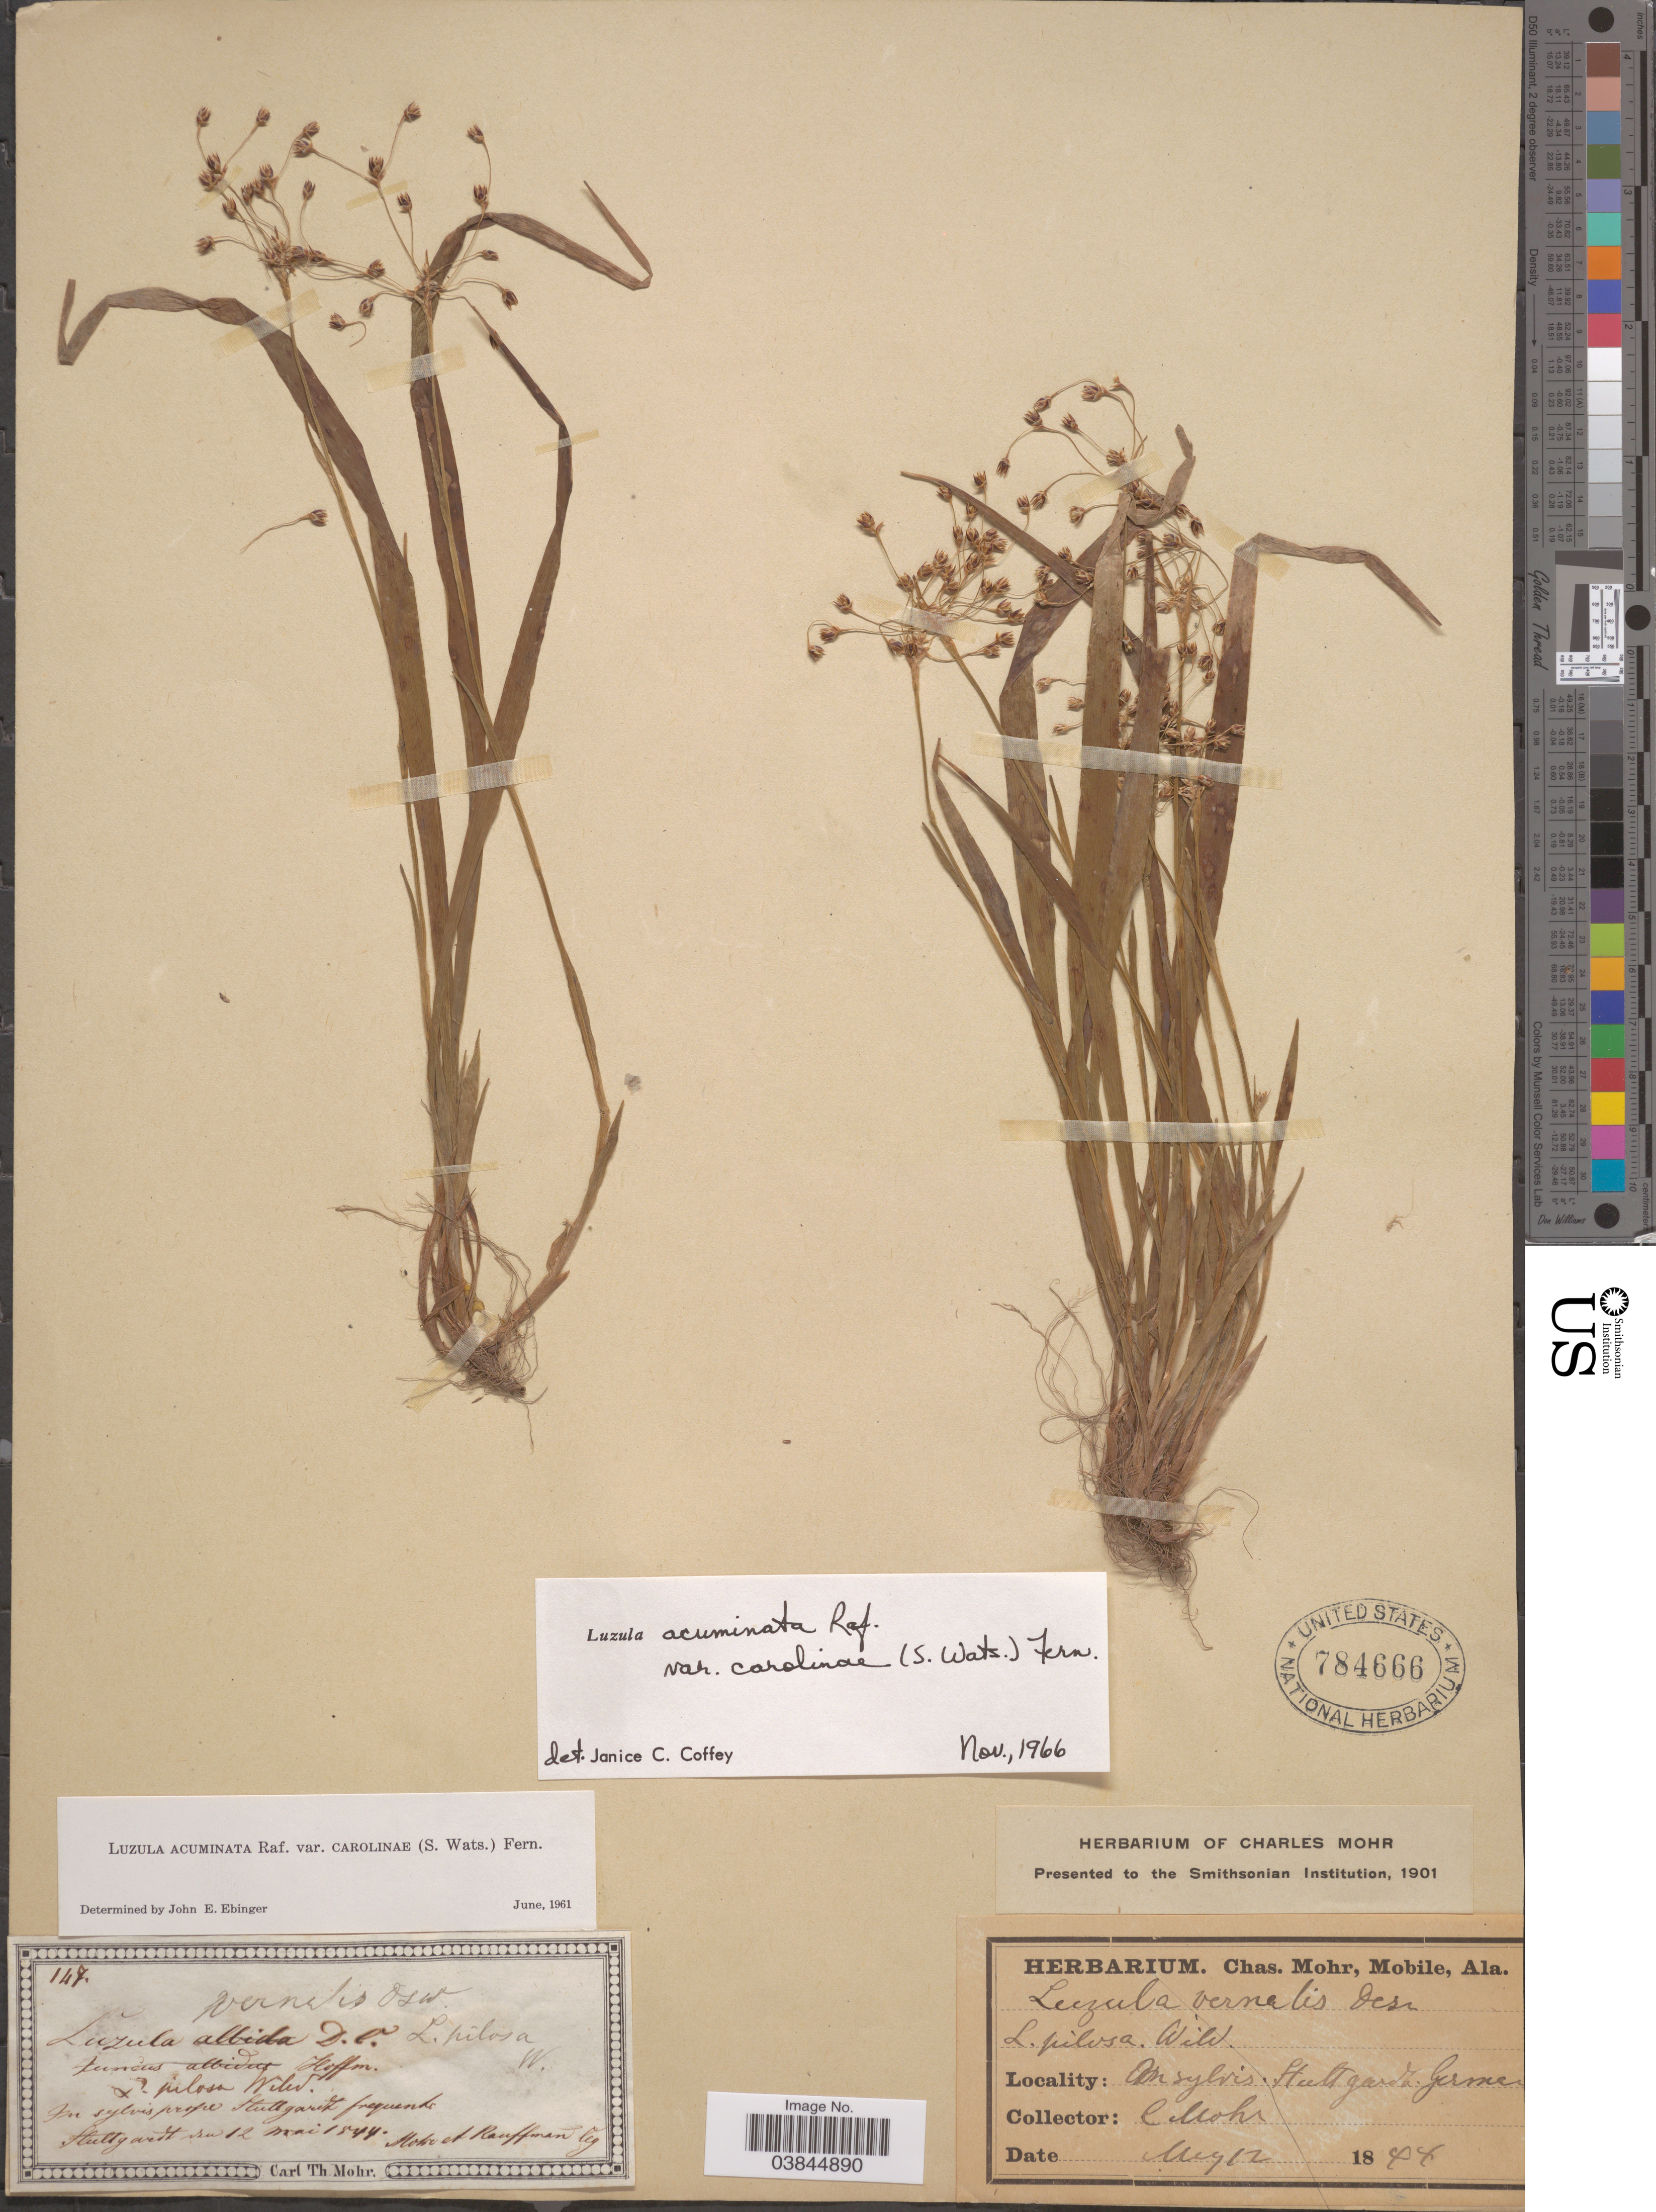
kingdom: Plantae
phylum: Tracheophyta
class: Liliopsida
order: Poales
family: Juncaceae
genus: Luzula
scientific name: Luzula acuminata var. carolinae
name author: (S. Watson) Fernald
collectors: Mohr, C. T. (herbarium) & Kaufmann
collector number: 147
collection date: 1844-05-12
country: Germany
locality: In sylvis. Stuttgardt German.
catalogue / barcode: US 784666